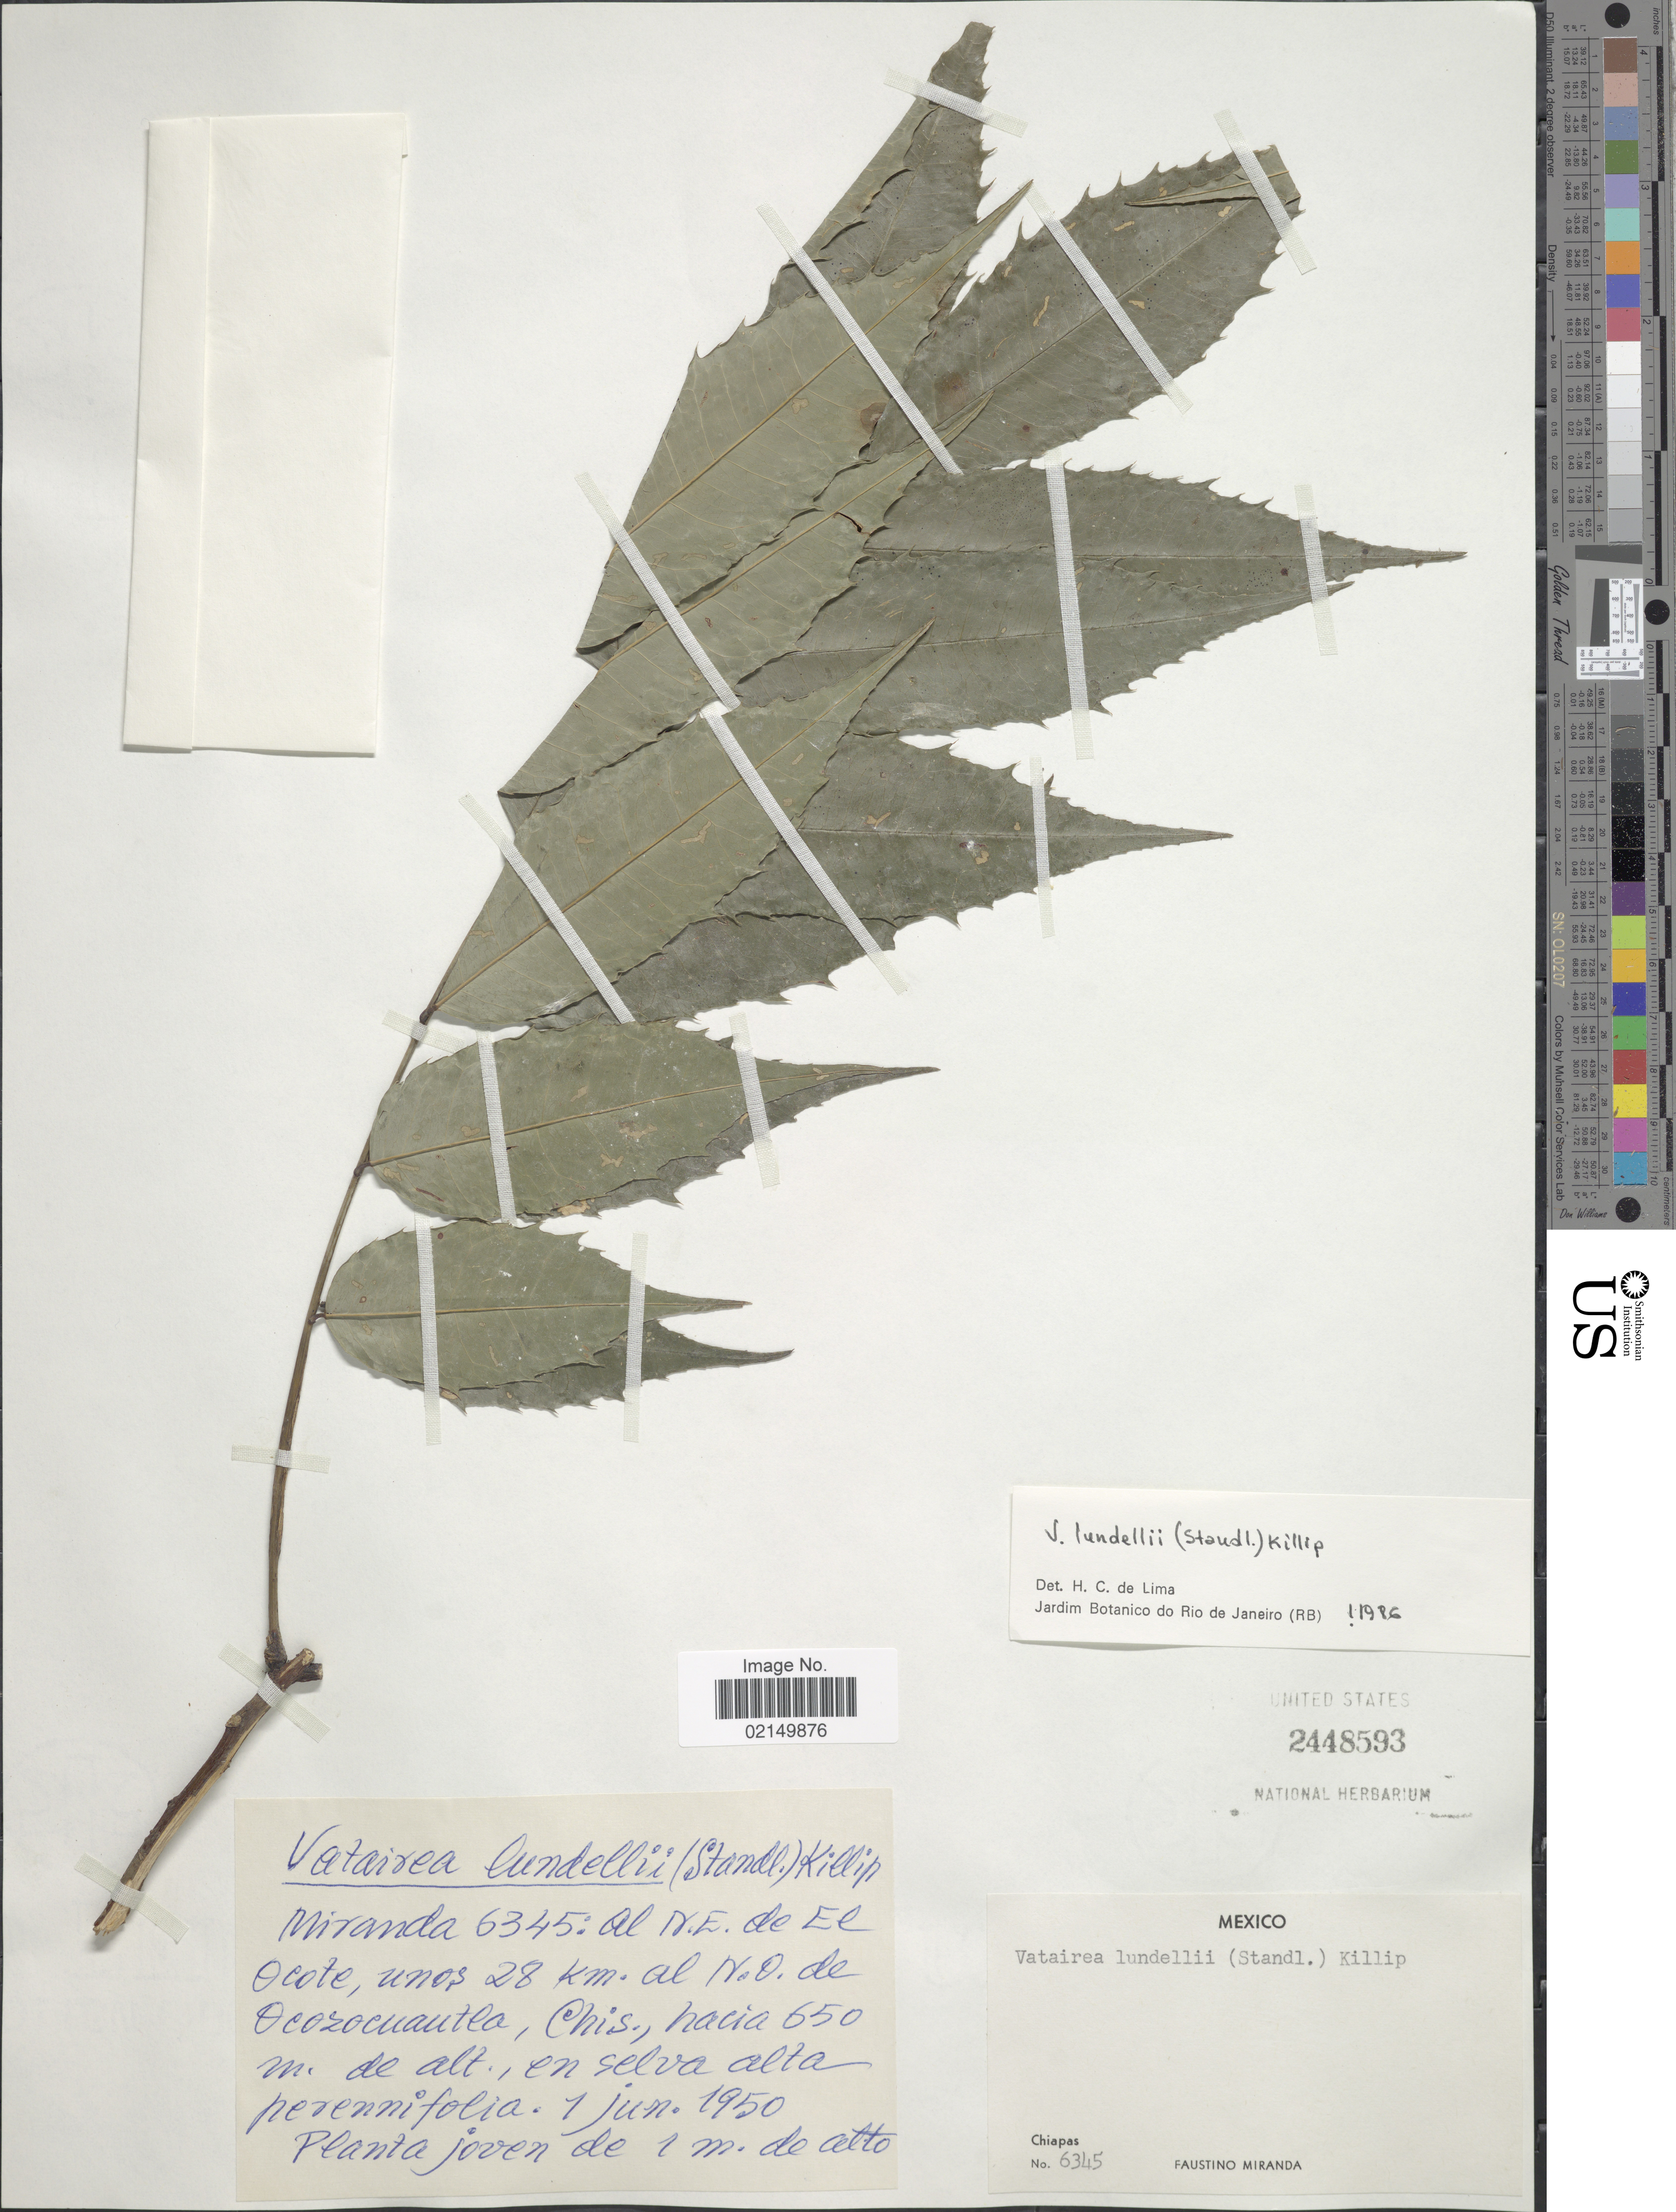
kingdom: Plantae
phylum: Tracheophyta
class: Magnoliopsida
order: Fabales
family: Fabaceae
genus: Vatairea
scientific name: Vatairea lundellii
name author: (Standl.) Killip ex Record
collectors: F. Miranda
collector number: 6345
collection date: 1950-06-01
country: Mexico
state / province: Chiapas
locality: Al N.E de El Ocote, unos 28 km al N.O de Ocozocuantla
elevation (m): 650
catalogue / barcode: US 2448593